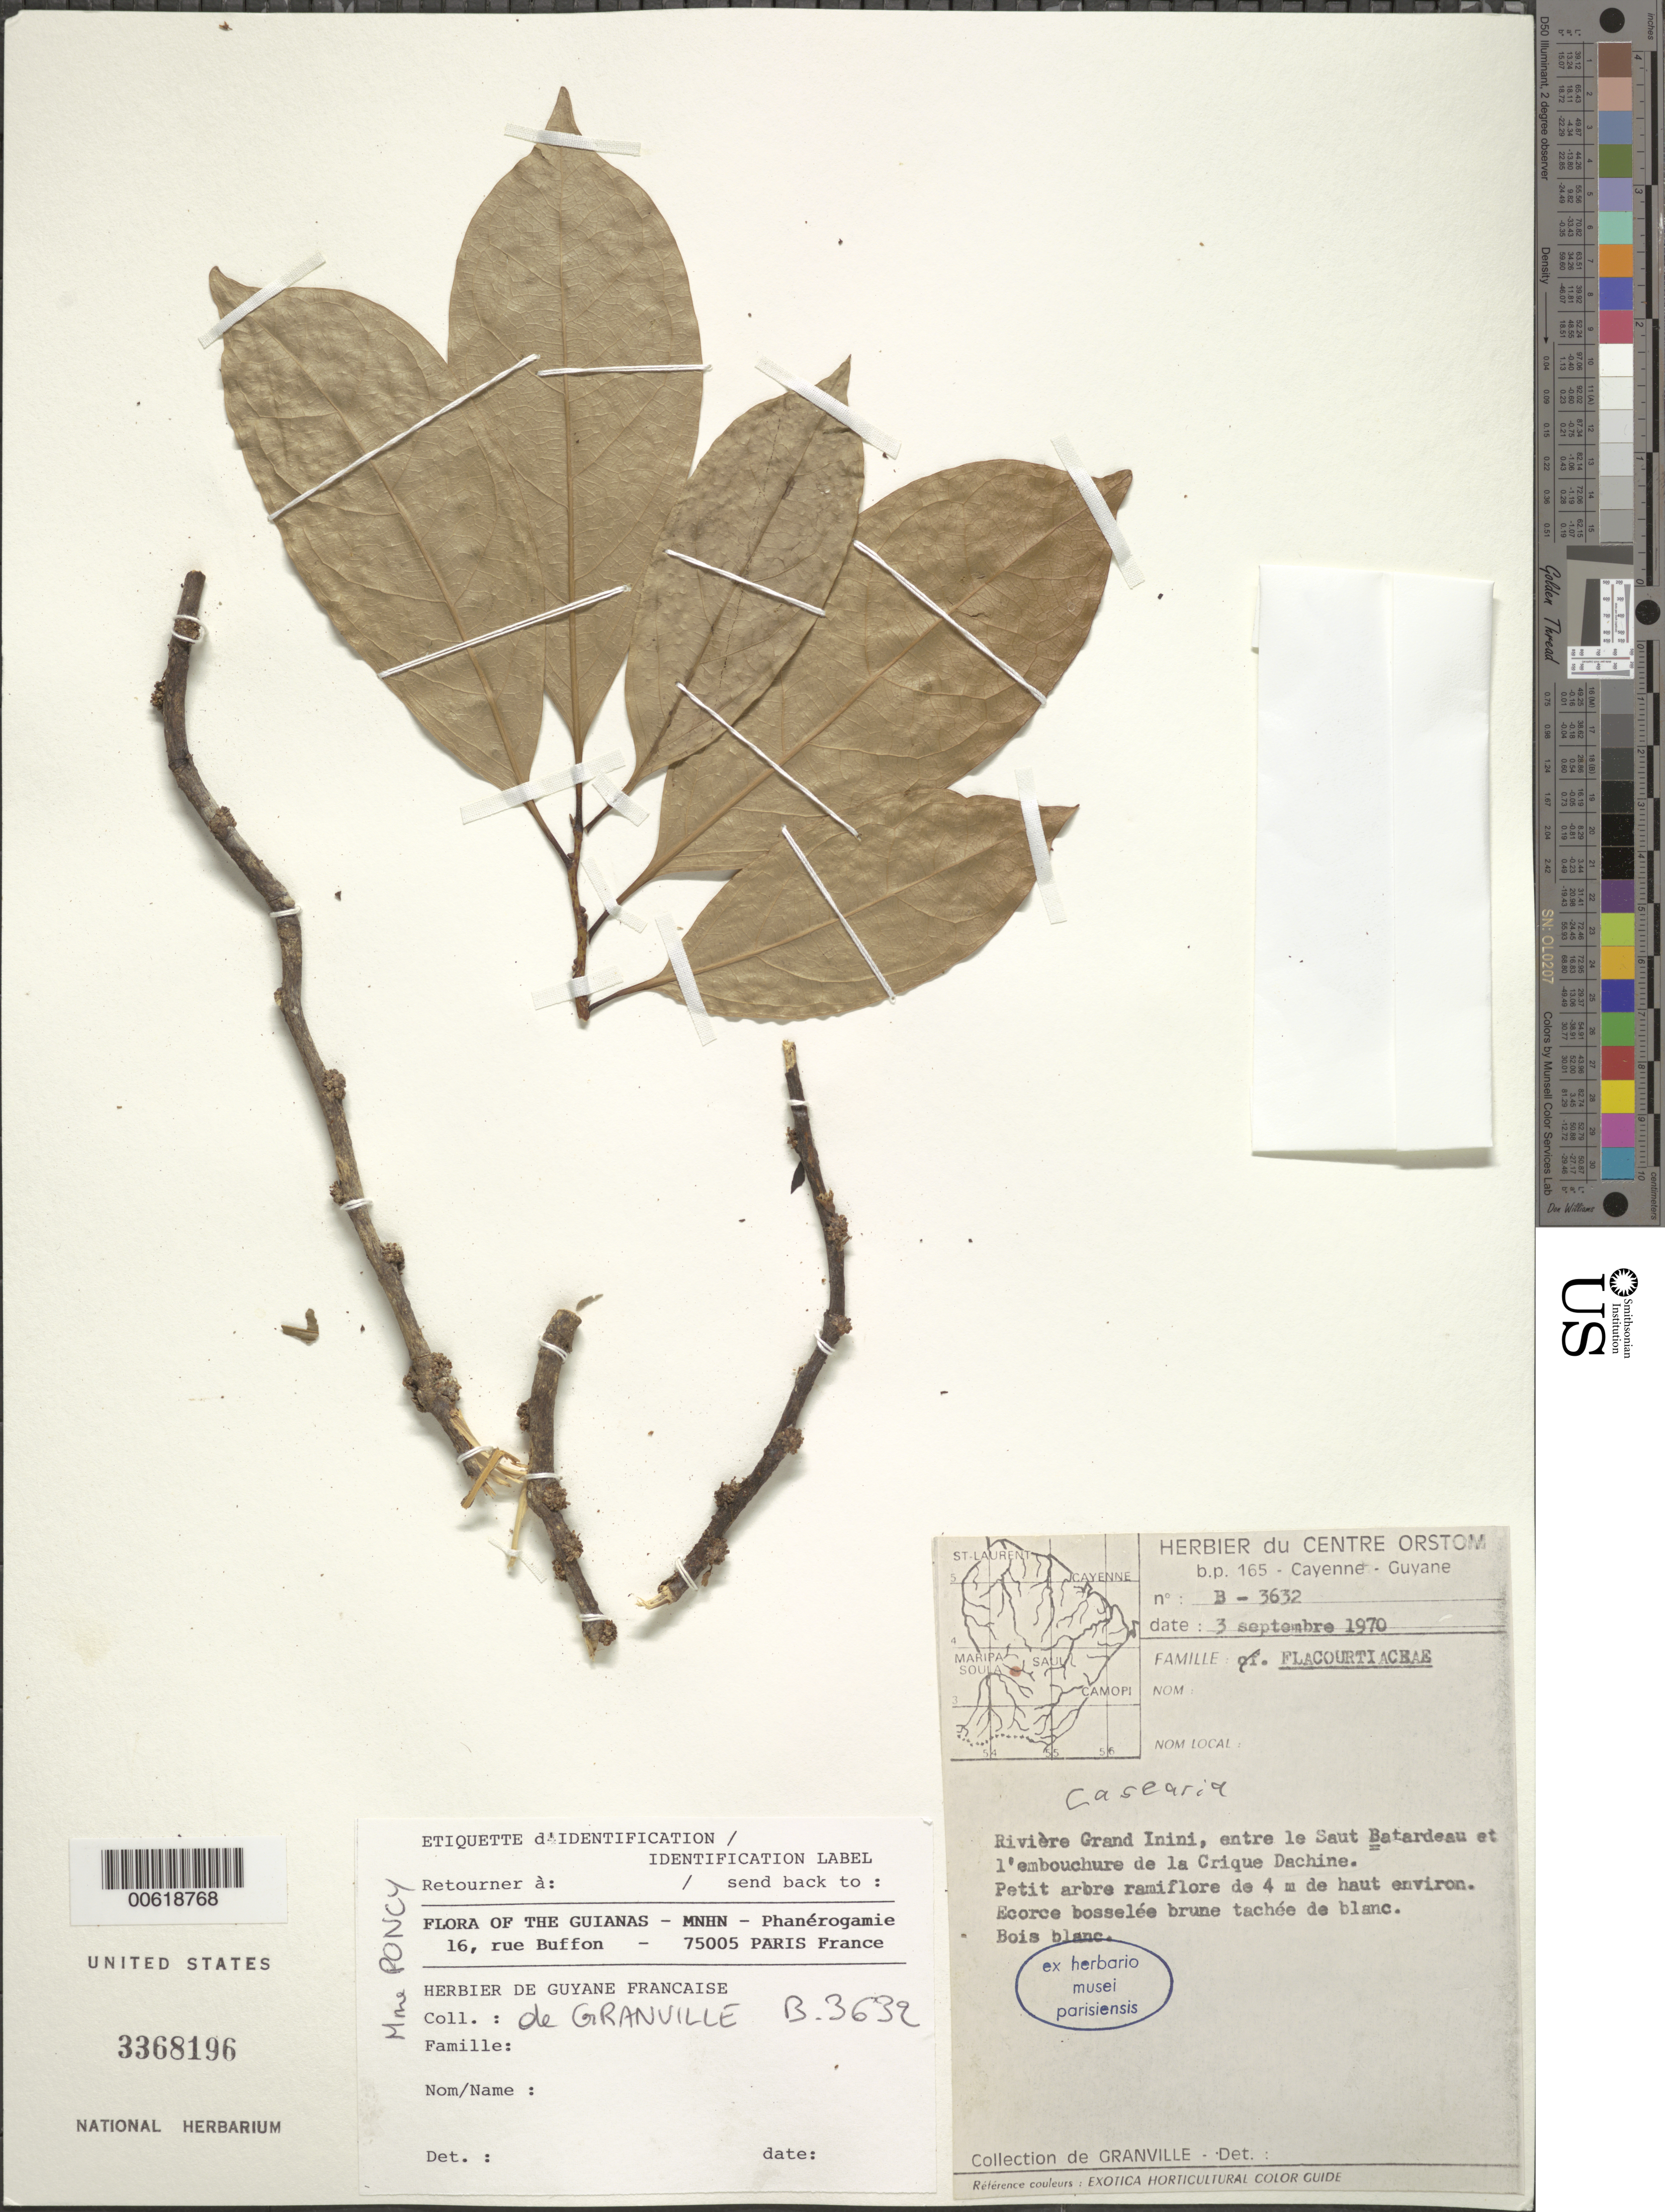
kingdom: Plantae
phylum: Tracheophyta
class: Magnoliopsida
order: Malpighiales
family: Salicaceae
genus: Casearia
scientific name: Casearia sp.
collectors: J.-J. de Granville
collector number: B 3632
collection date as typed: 3-Sep-70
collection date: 1970-09-03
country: French Guiana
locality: Rivière Grand Inini, entre le Saut Batardeau et l'embouchure de la crique Dachine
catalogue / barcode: US 3368196